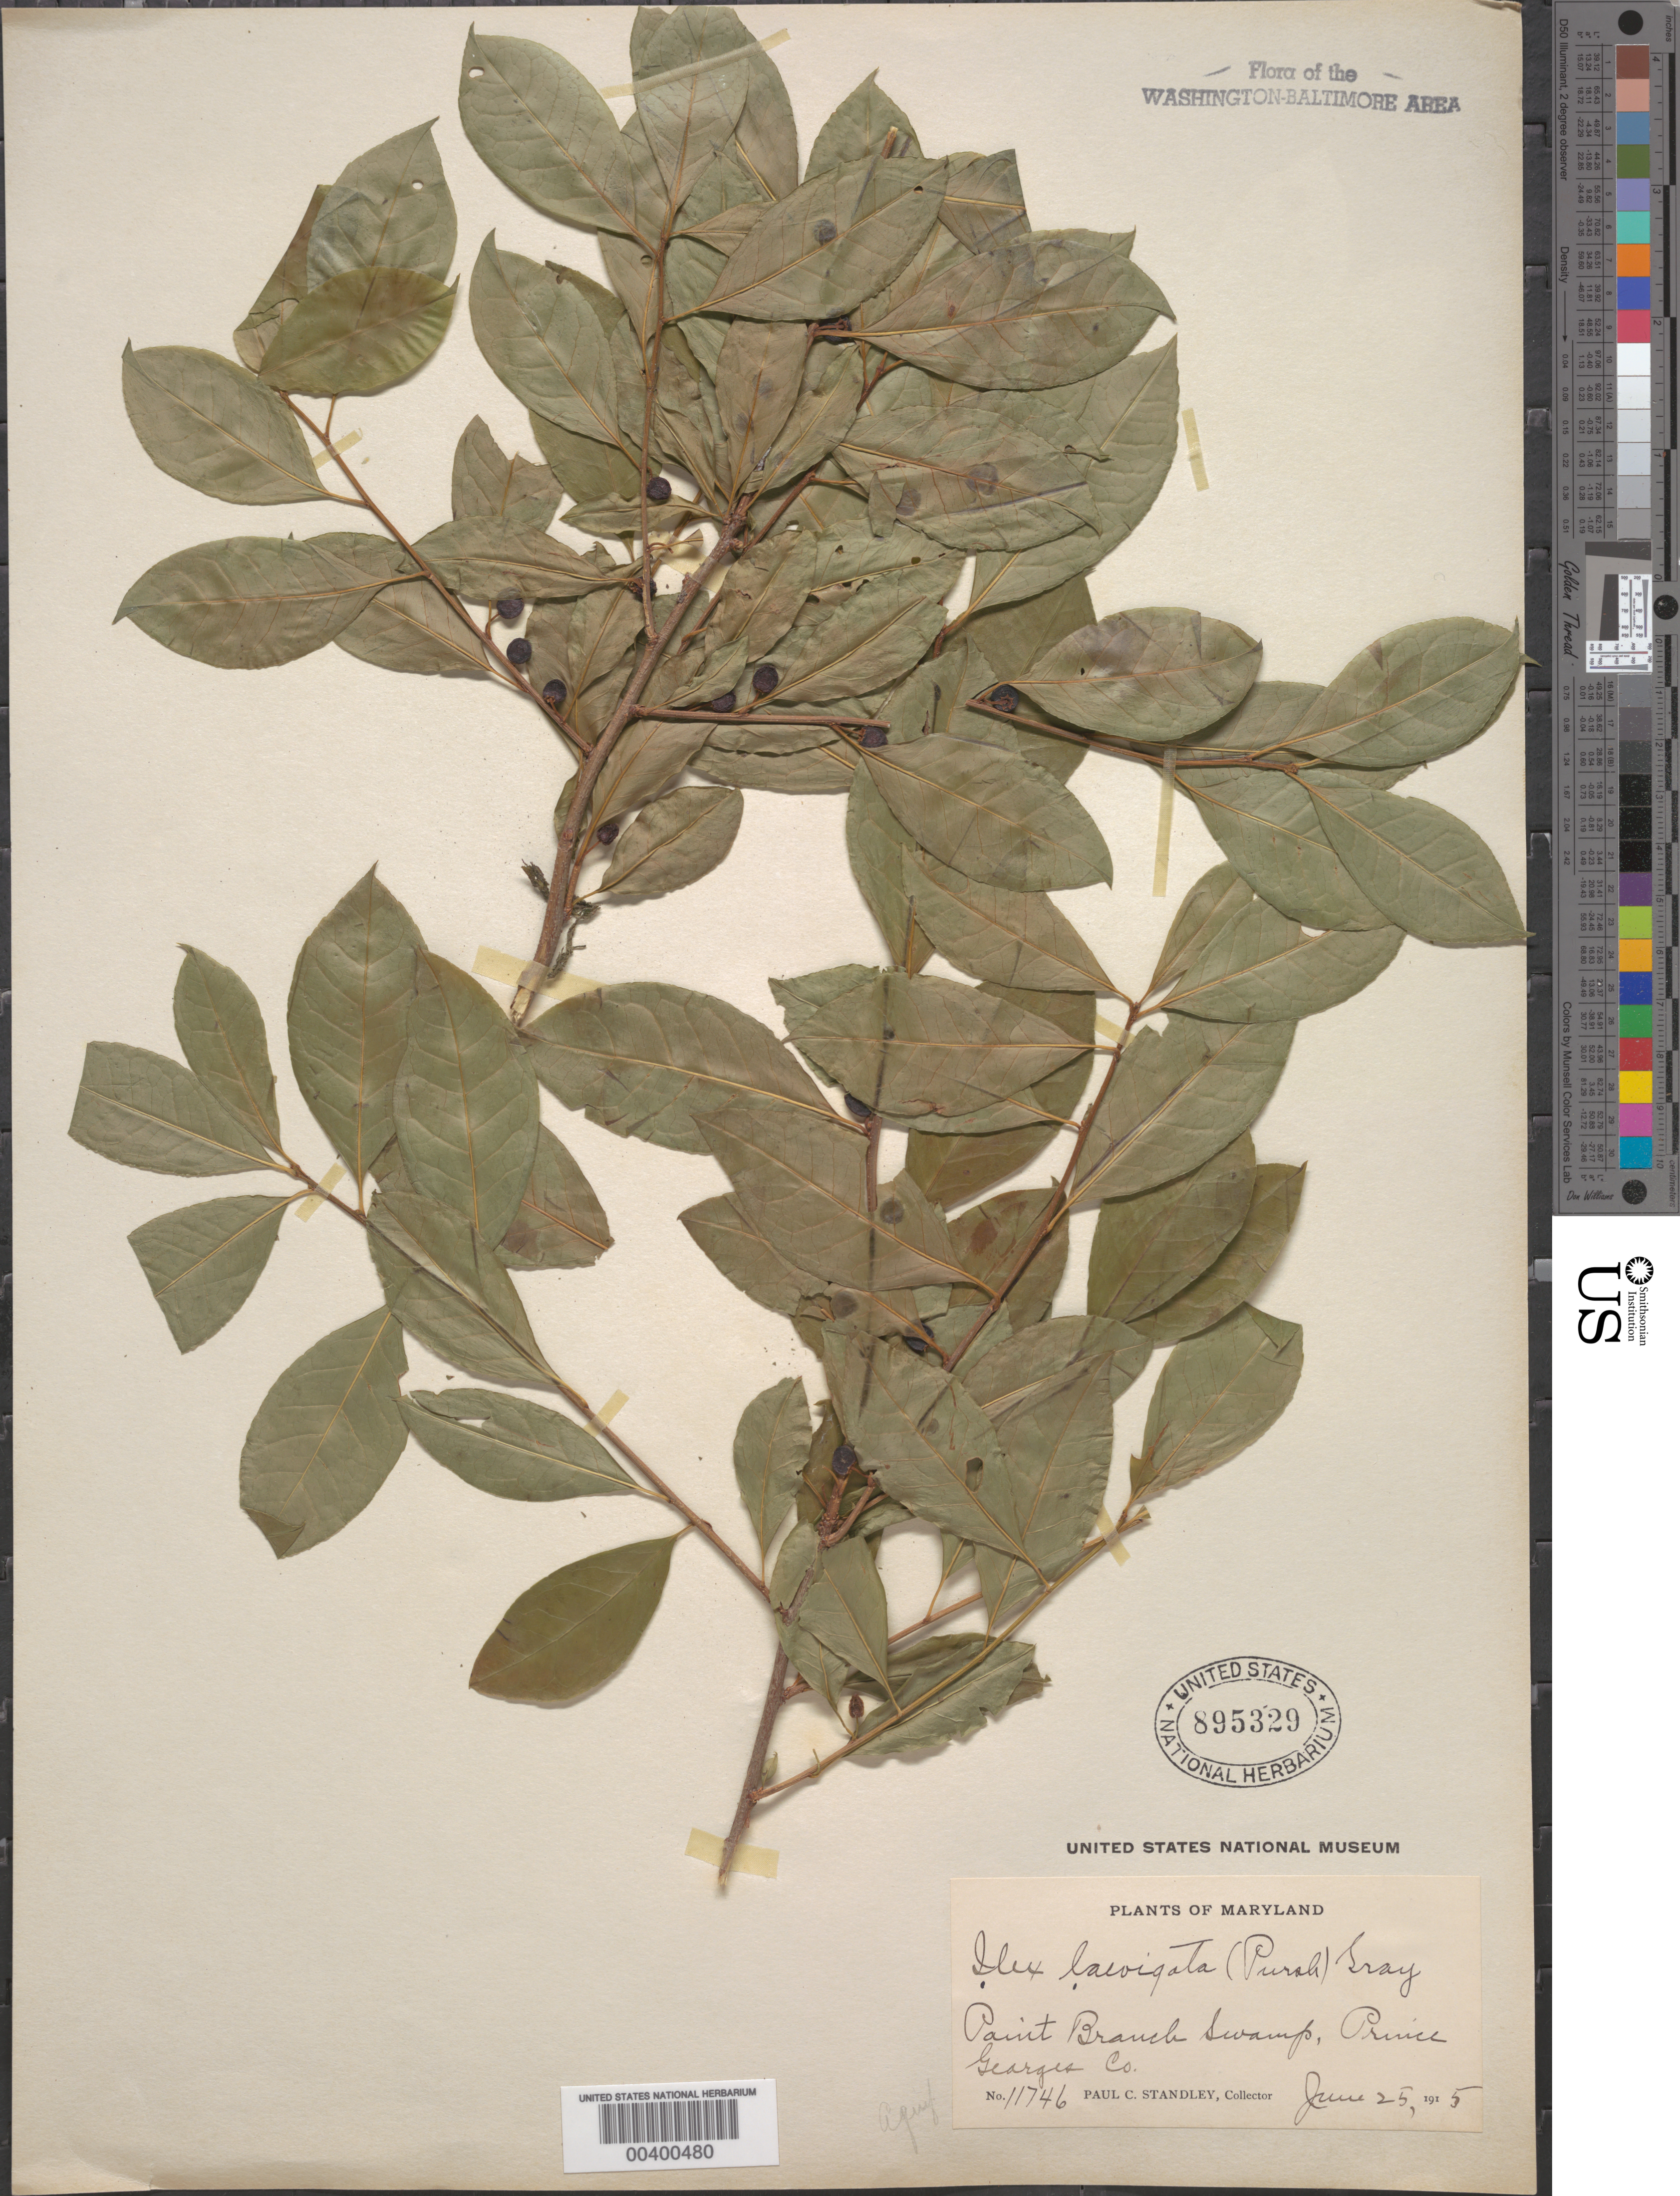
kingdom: Plantae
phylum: Tracheophyta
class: Magnoliopsida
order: Aquifoliales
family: Aquifoliaceae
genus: Ilex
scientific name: Ilex laevigata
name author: (Pursh) A. Gray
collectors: P. C. Standley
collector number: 11746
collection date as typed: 25 Jun 1915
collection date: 1915-06-25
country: United States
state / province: Maryland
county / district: Prince George's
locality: Paint Branch Swamp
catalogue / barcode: US 895329